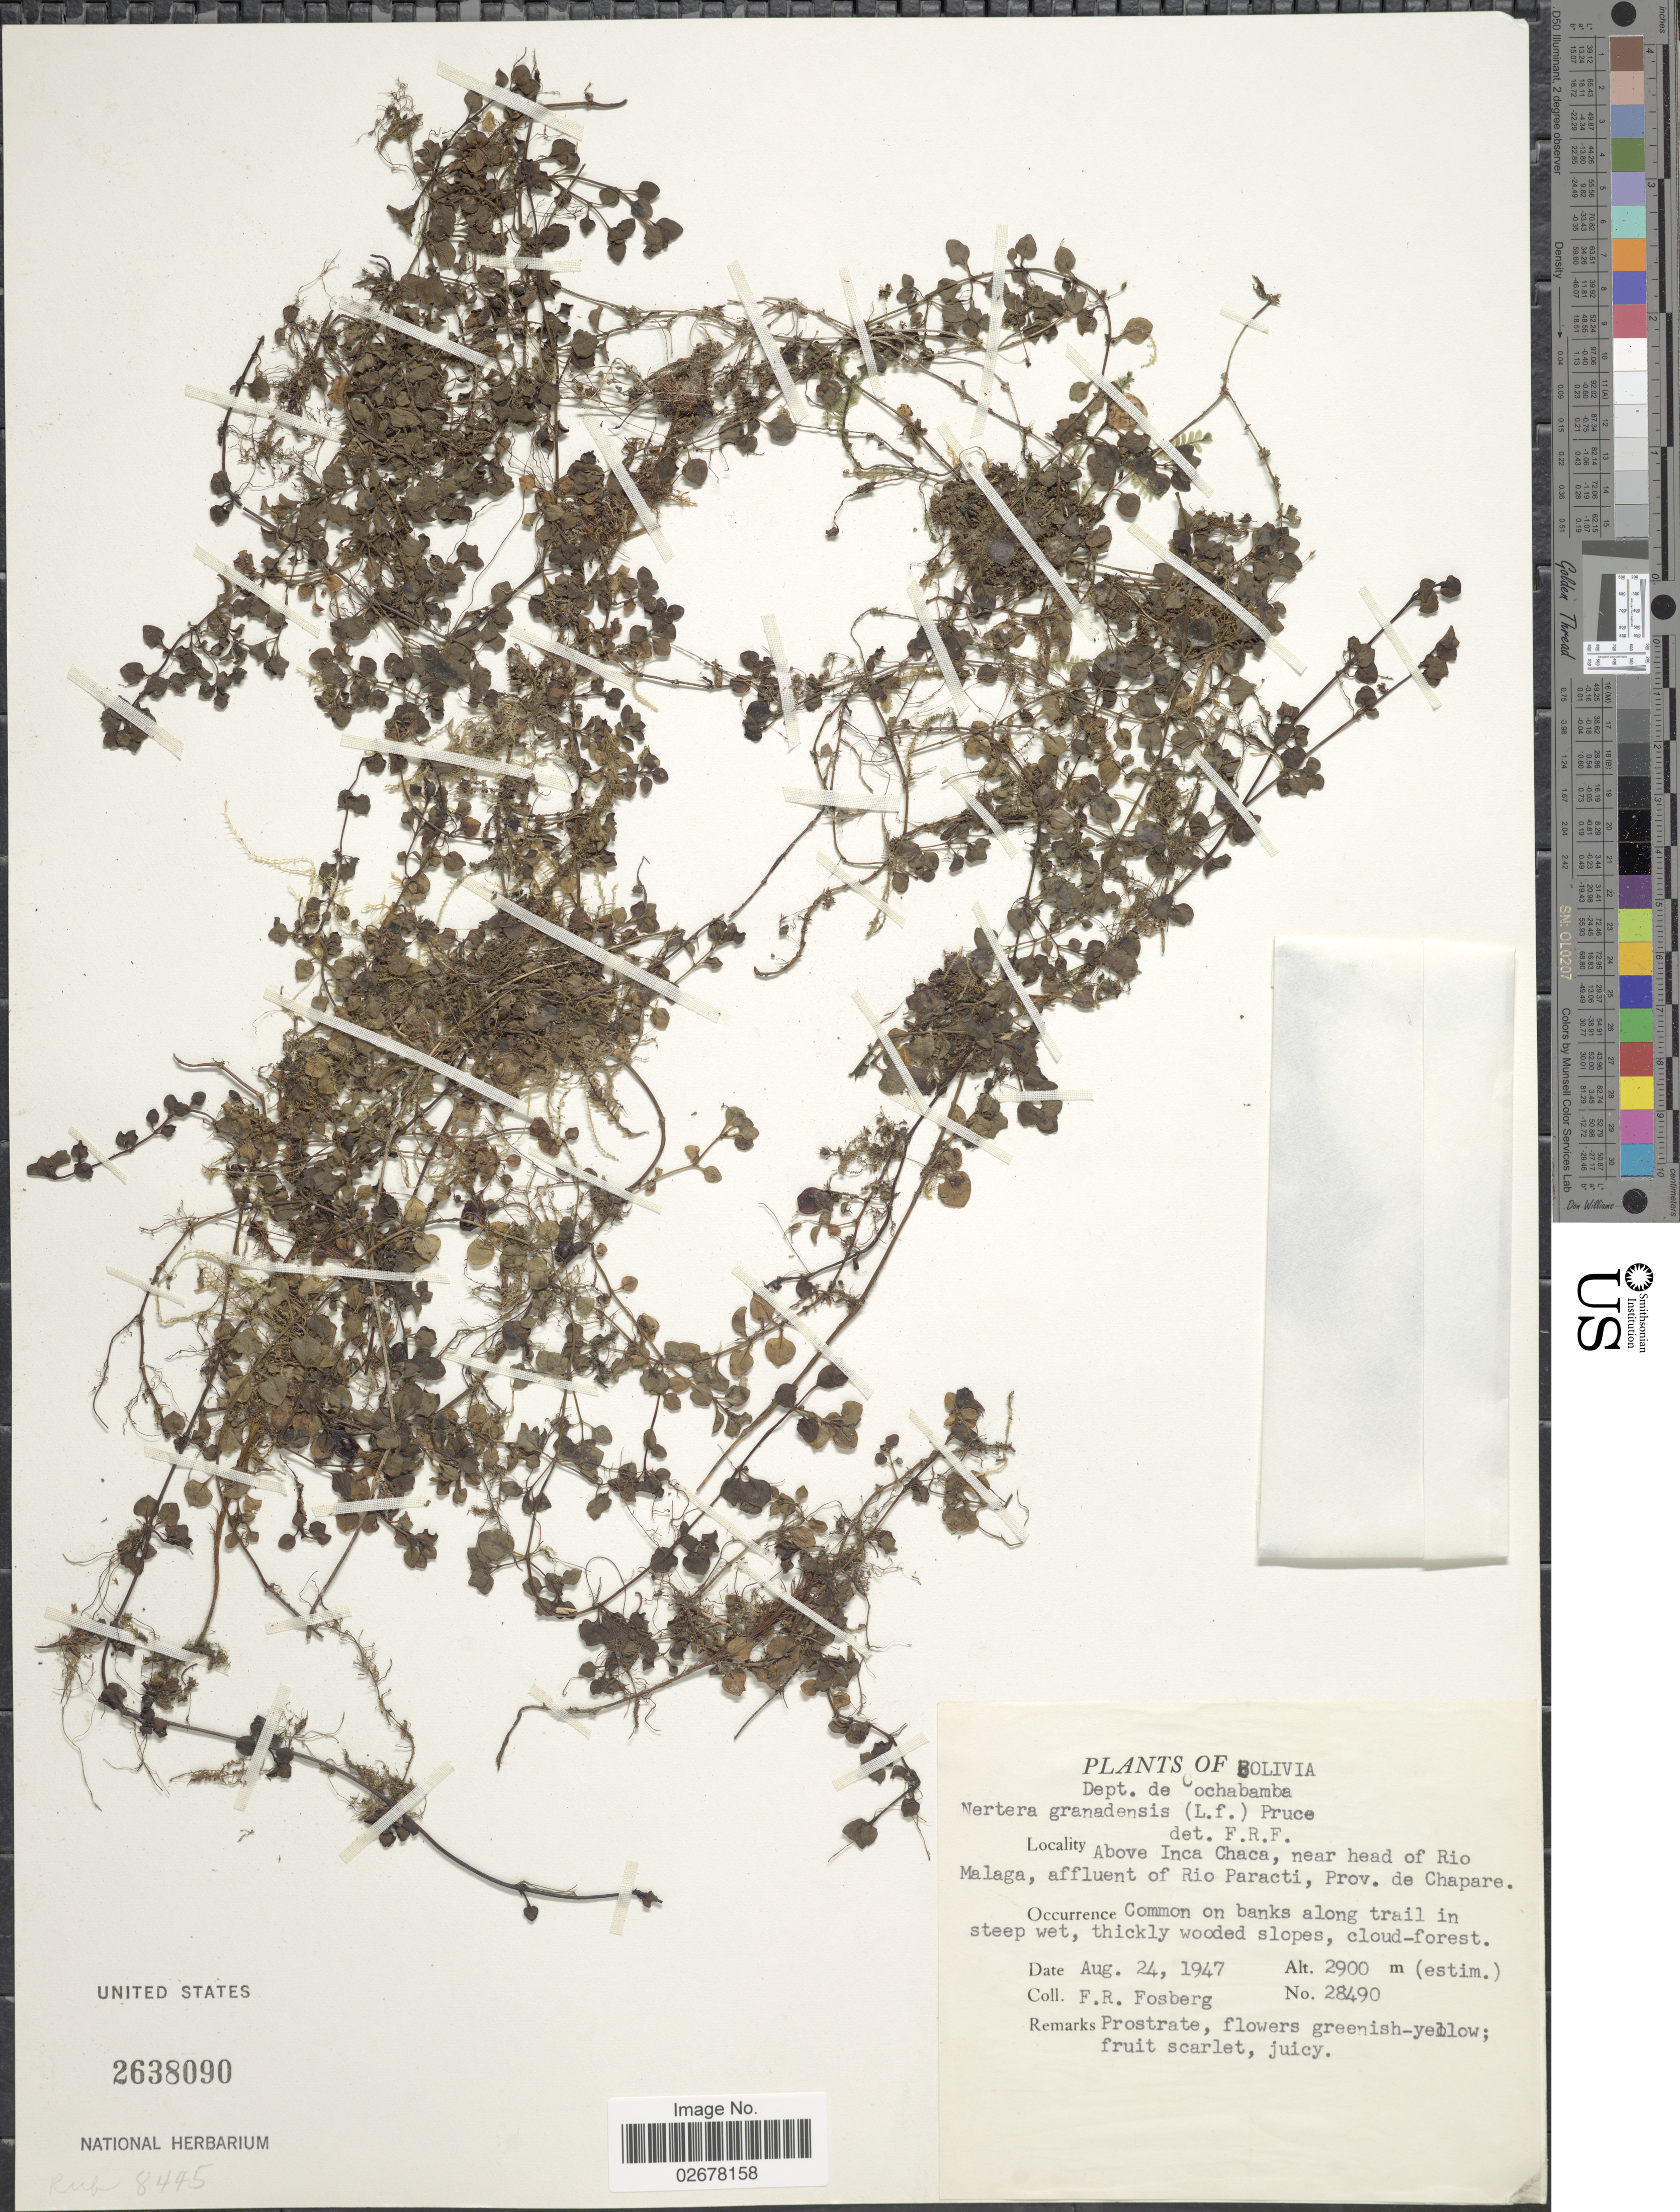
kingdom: Plantae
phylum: Tracheophyta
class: Magnoliopsida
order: Gentianales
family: Rubiaceae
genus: Nertera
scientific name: Nertera depressa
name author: Banks & Sol. ex Gaertn.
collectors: F. R. Fosberg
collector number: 28490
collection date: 1947-08-24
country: Bolivia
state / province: Cochabamba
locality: Dept. de Cochabamba, above Inca Chaca, near head of rio Malaga, affluent of Rio Paracati, Prov. de Chapare, Common on banks along trail in steep wet, thickly wooded slopes, cloud-forest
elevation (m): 2900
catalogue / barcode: US 2638090